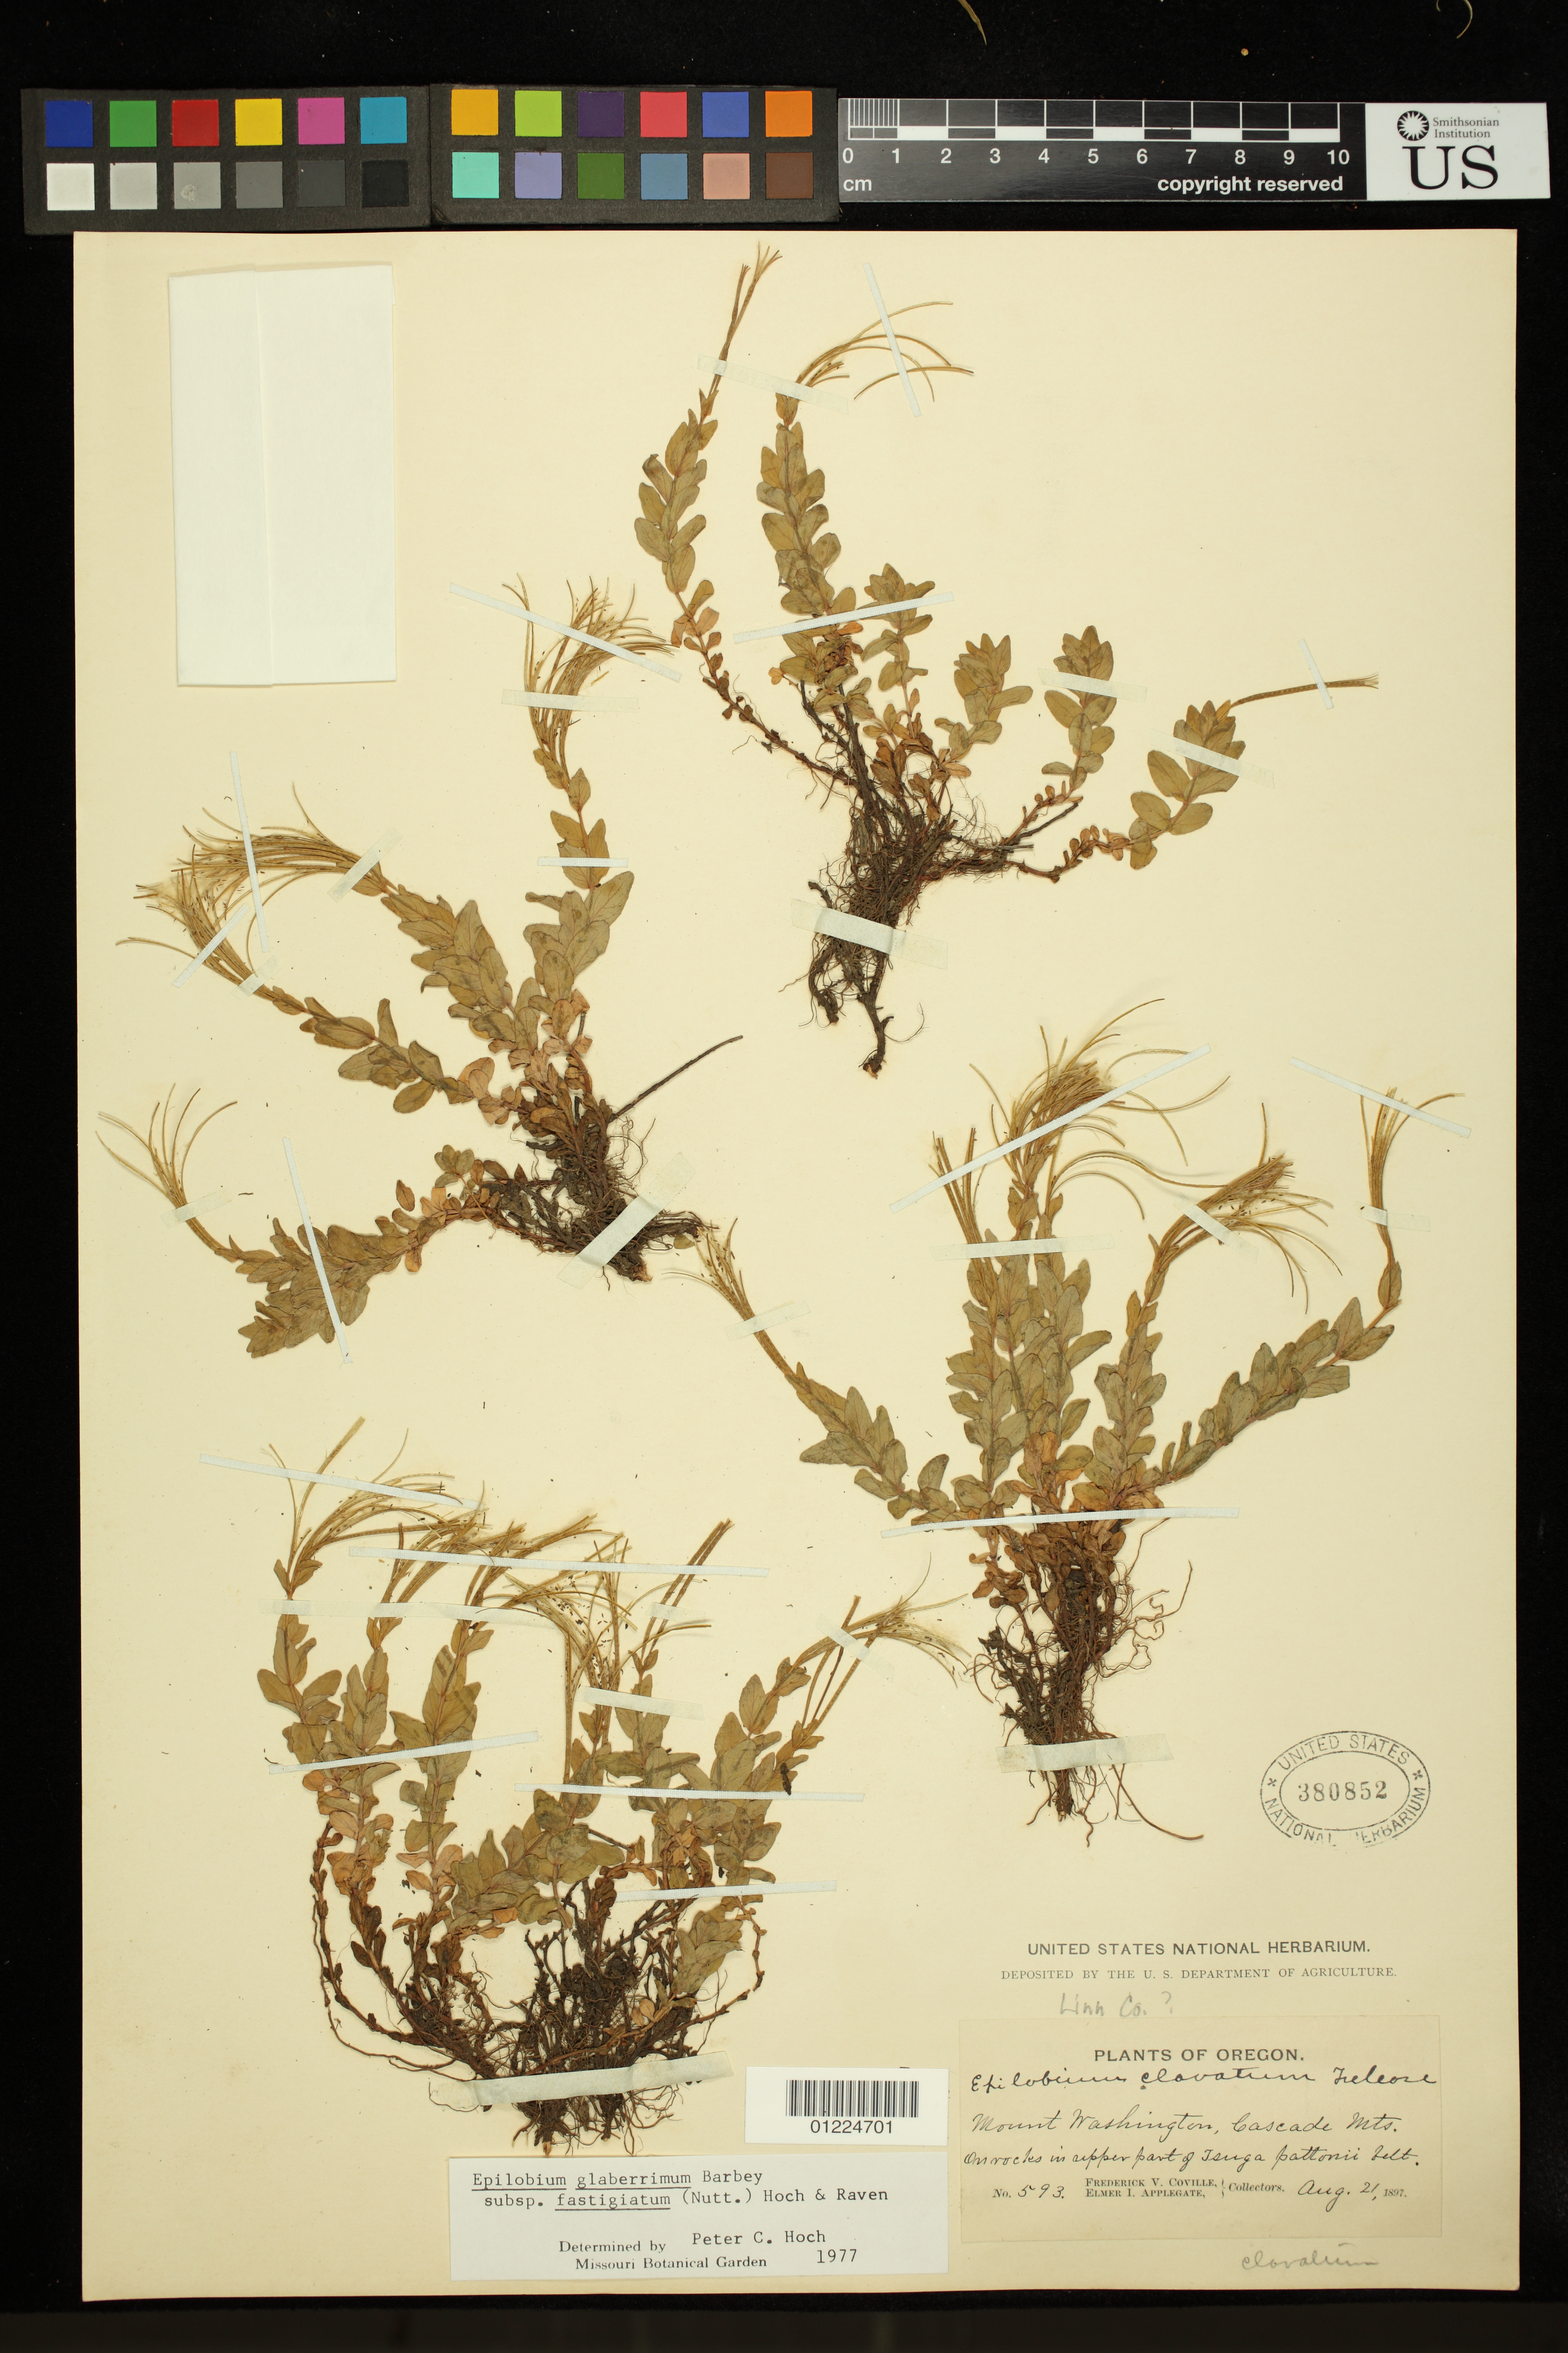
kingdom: Plantae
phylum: Tracheophyta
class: Magnoliopsida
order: Myrtales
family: Onagraceae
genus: Epilobium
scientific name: Epilobium glaberrimum subsp. fastigiatum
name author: (Nutt.) Hoch & P.H. Raven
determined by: Hoch, P. C.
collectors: F. V. Coville & E. I. Applegate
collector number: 593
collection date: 1897-08-21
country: United States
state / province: Oregon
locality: Mount Washington, Cascade Mts.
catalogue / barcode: US 380852